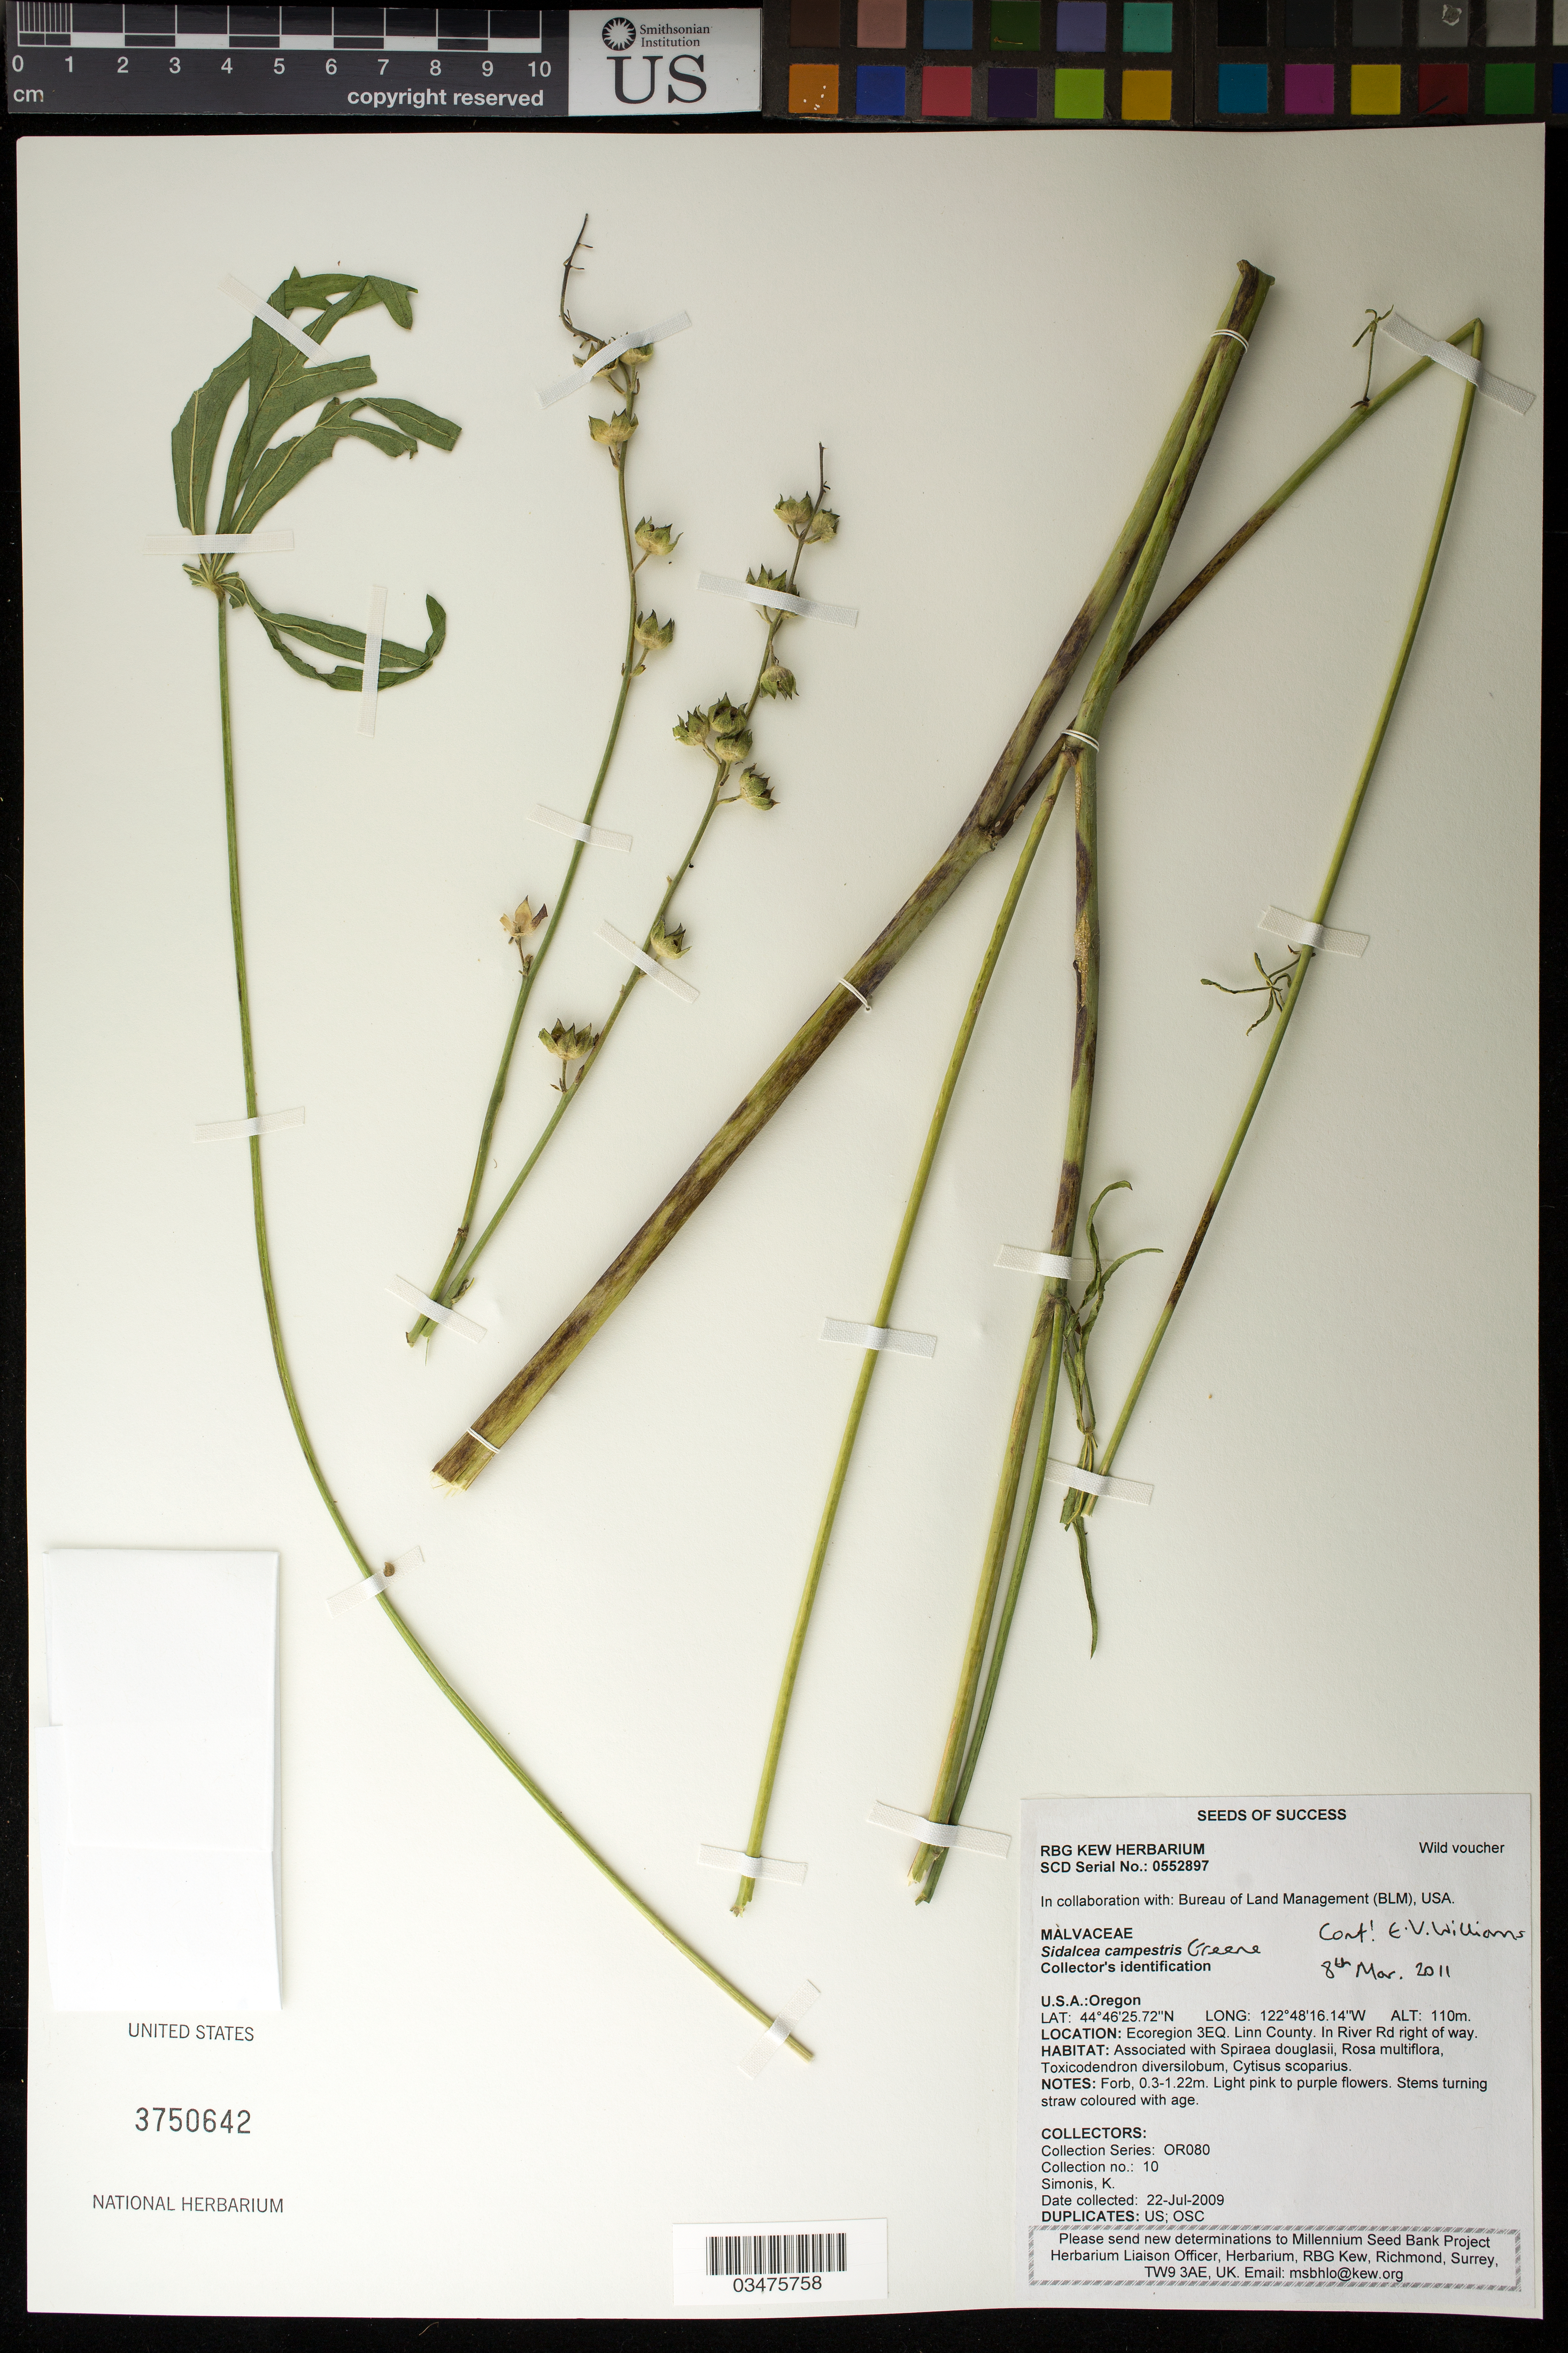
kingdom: Plantae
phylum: Tracheophyta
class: Magnoliopsida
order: Malvales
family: Malvaceae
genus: Sidalcea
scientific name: Sidalcea campestris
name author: Greene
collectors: K. Simonis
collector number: OR080-10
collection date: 2009-07-22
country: United States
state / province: Oregon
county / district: Linn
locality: In River Rd. right of way.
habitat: With: Spiraea douglasii, Rosa multiflora, ect.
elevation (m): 110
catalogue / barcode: US 3750642